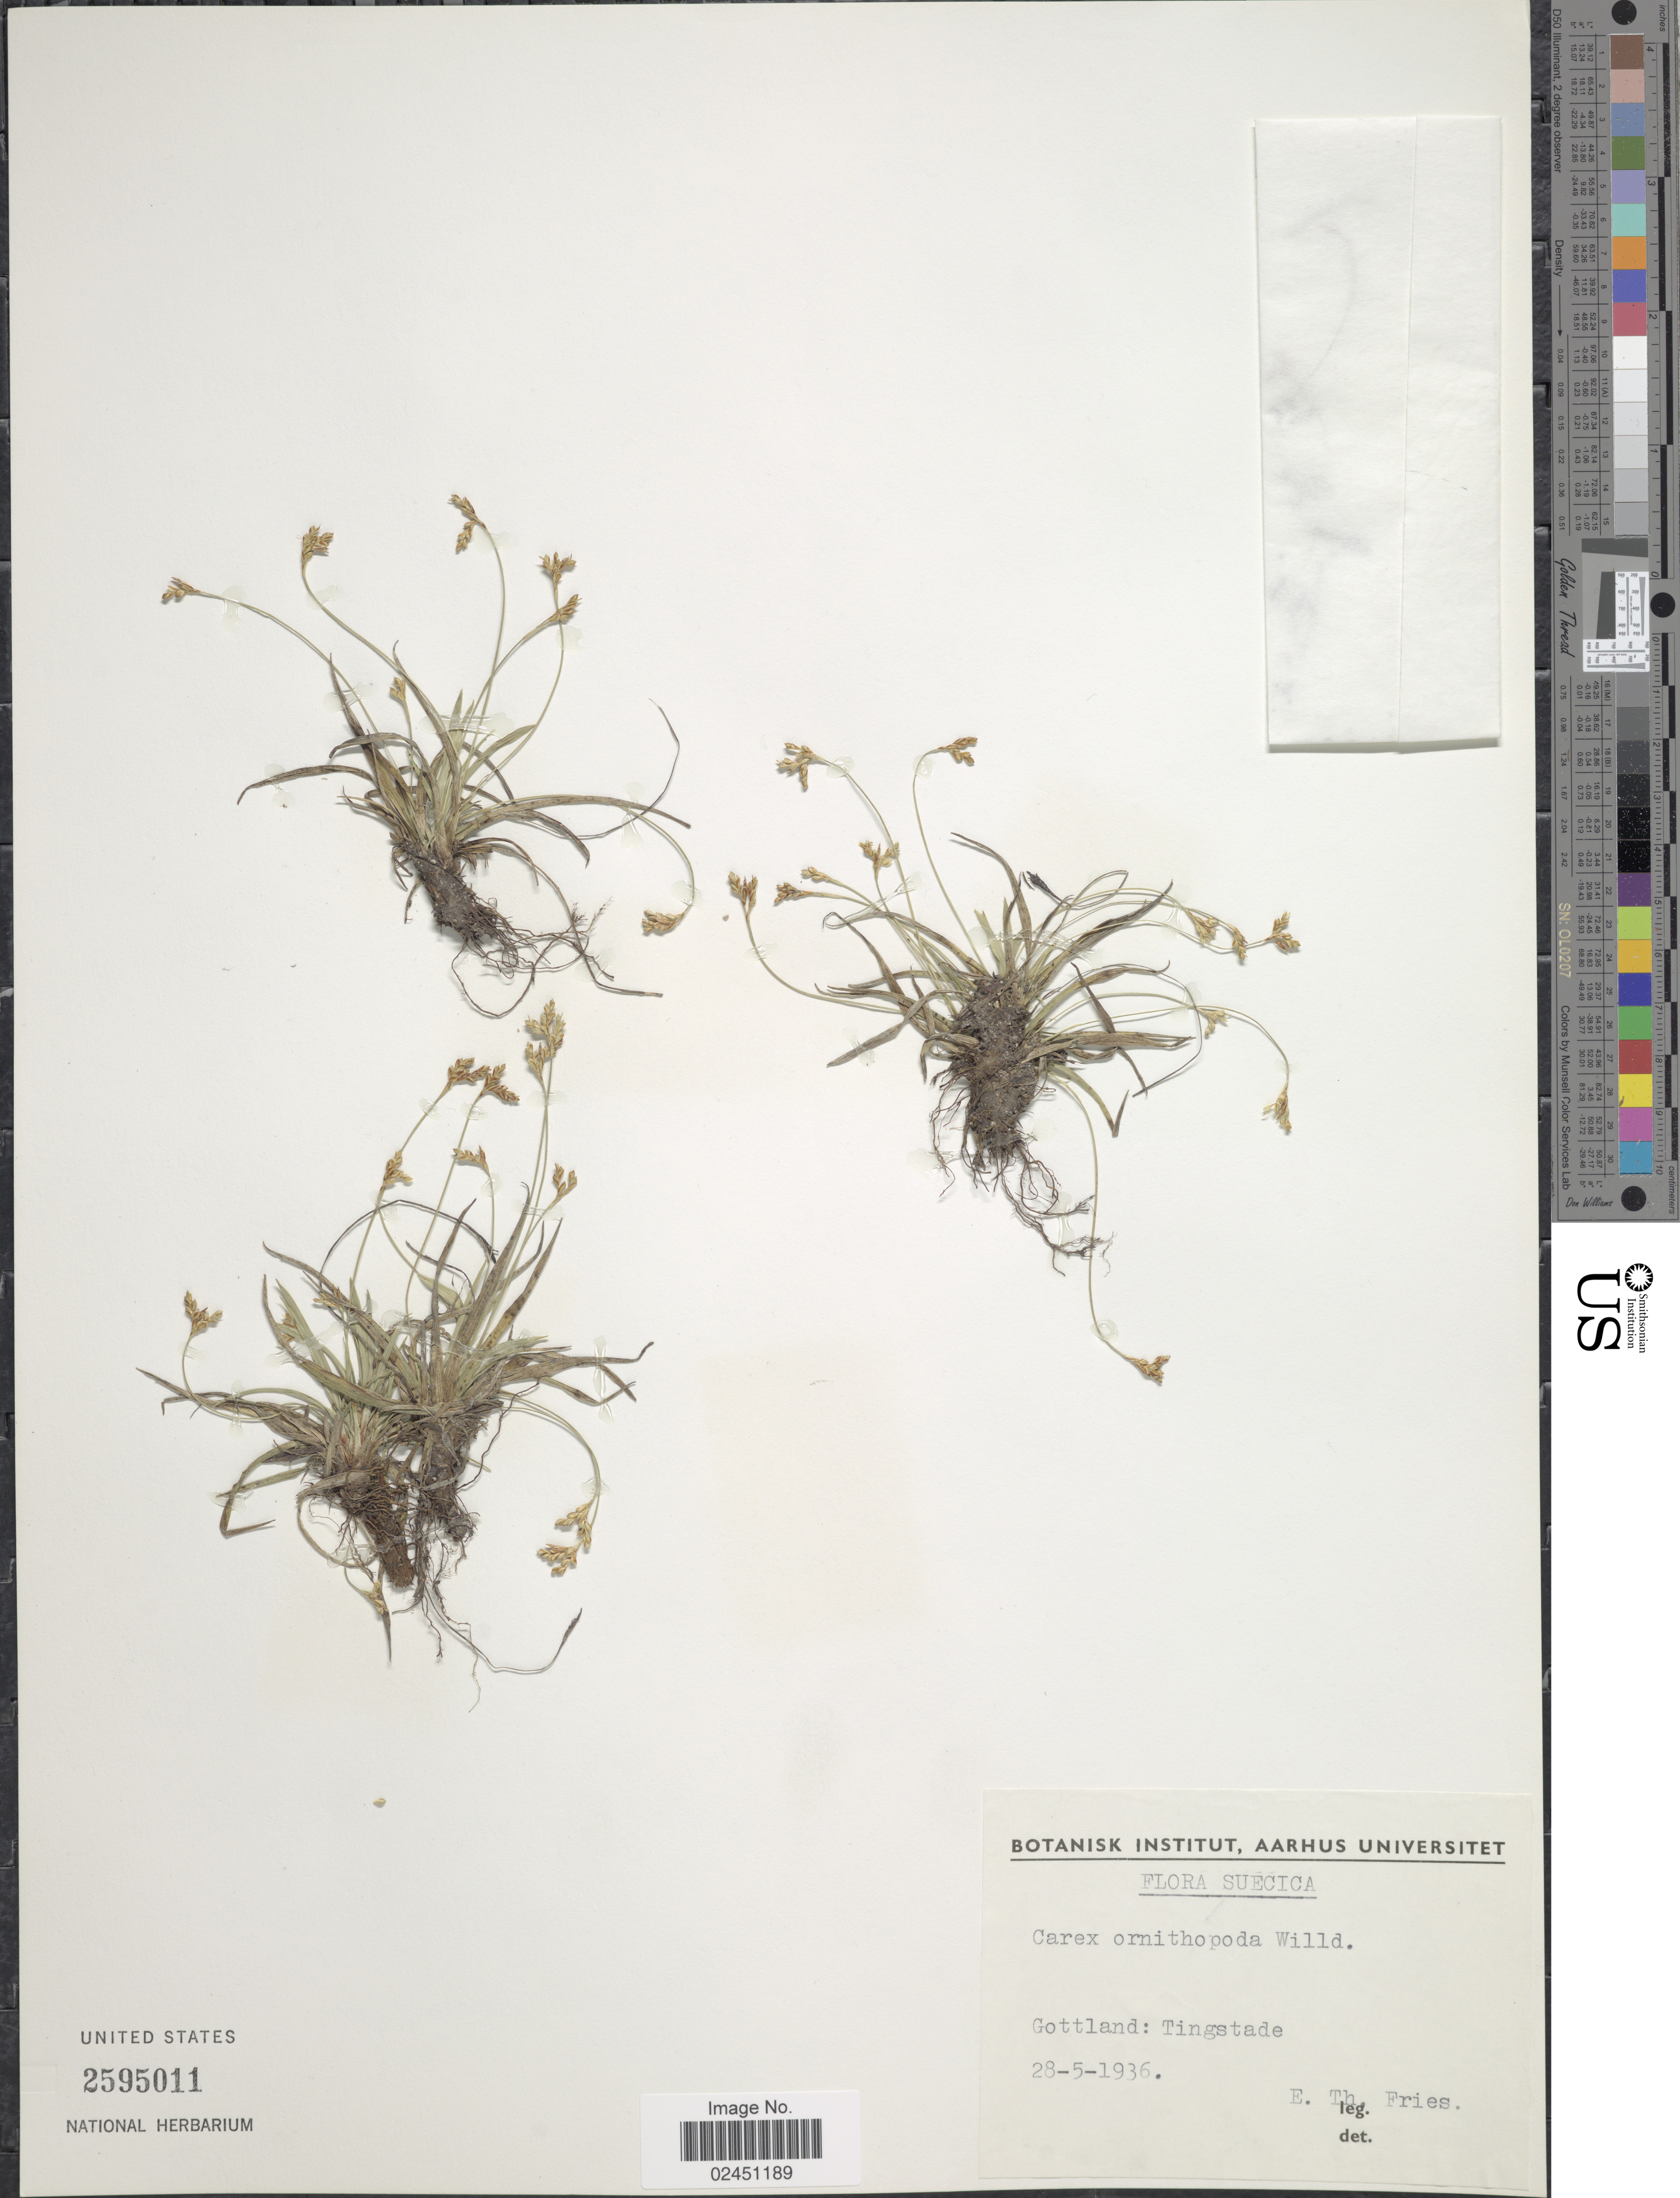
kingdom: Plantae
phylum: Tracheophyta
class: Liliopsida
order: Poales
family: Cyperaceae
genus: Carex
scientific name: Carex ornithopoda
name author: Willd.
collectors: E. Fries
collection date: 1936-05-28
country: Sweden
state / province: Gotland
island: Gotland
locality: Suecica. Gottland: Tingstade.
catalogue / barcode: US 2595011